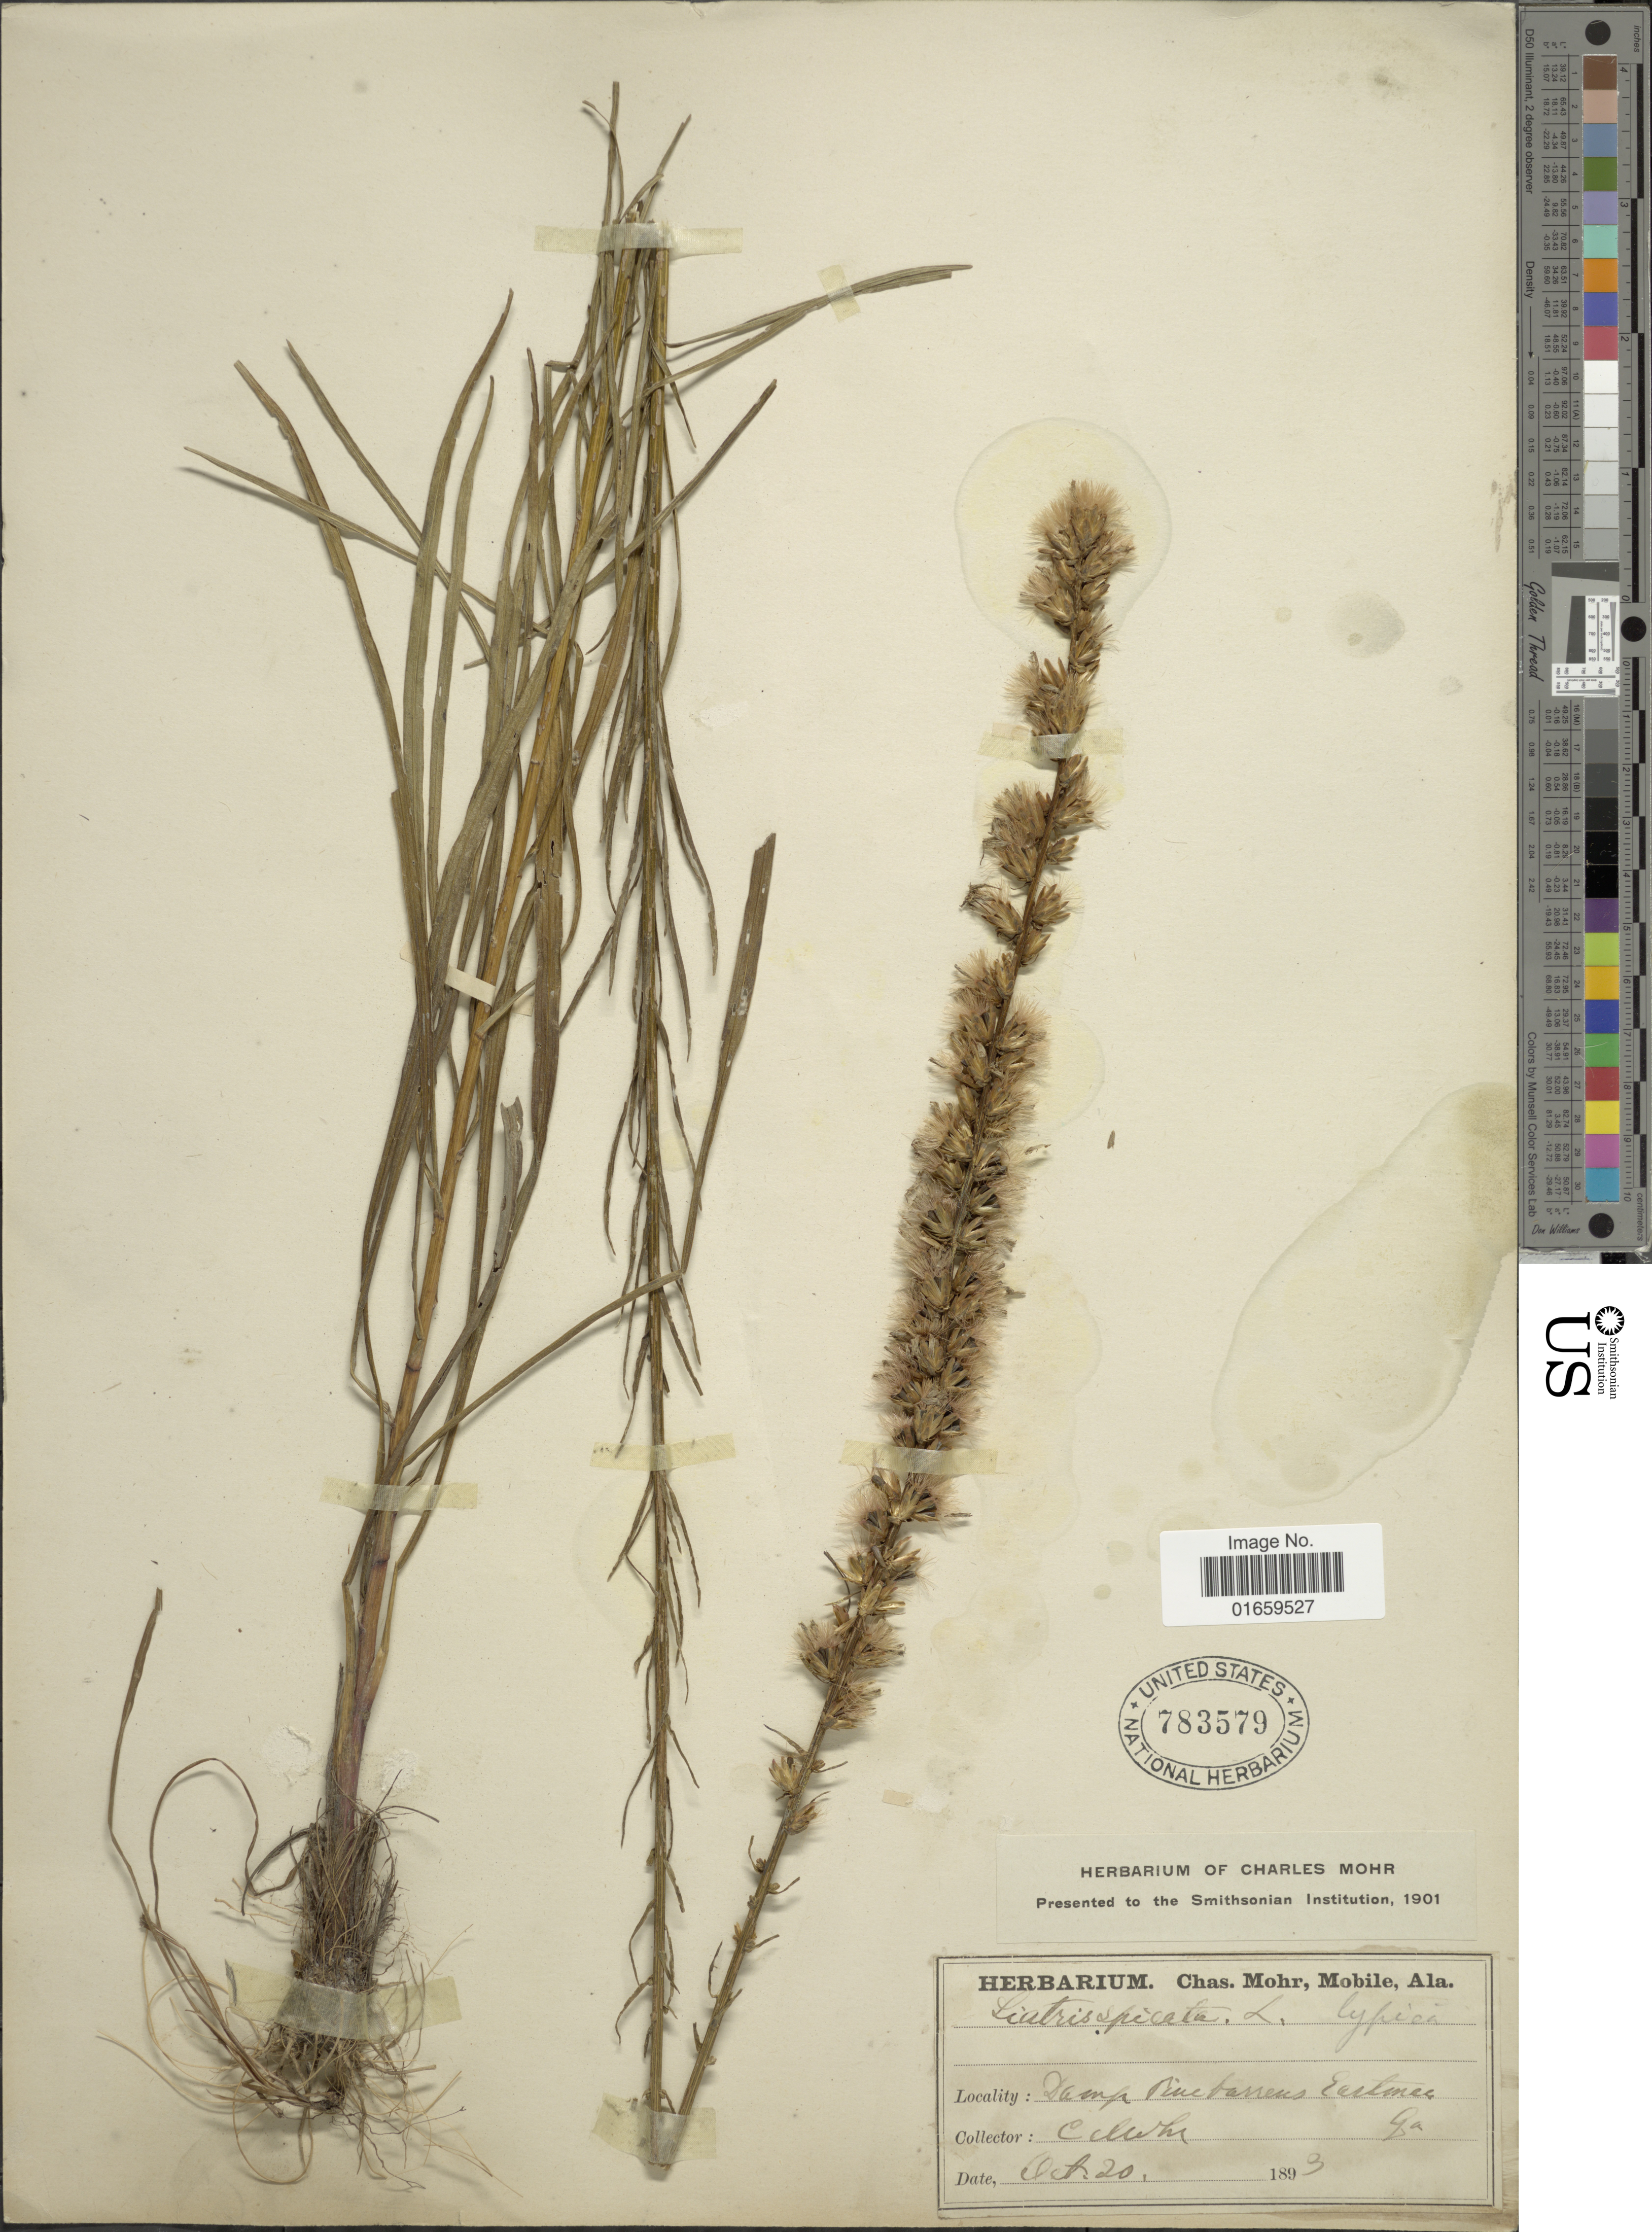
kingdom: Plantae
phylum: Tracheophyta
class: Magnoliopsida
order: Asterales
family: Asteraceae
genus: Liatris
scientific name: Liatris spicata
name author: (L.) Willd.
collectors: C. T. Mohr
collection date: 1893-10-20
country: United States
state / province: Georgia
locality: Damp pine barrens Eastman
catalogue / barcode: US 783579